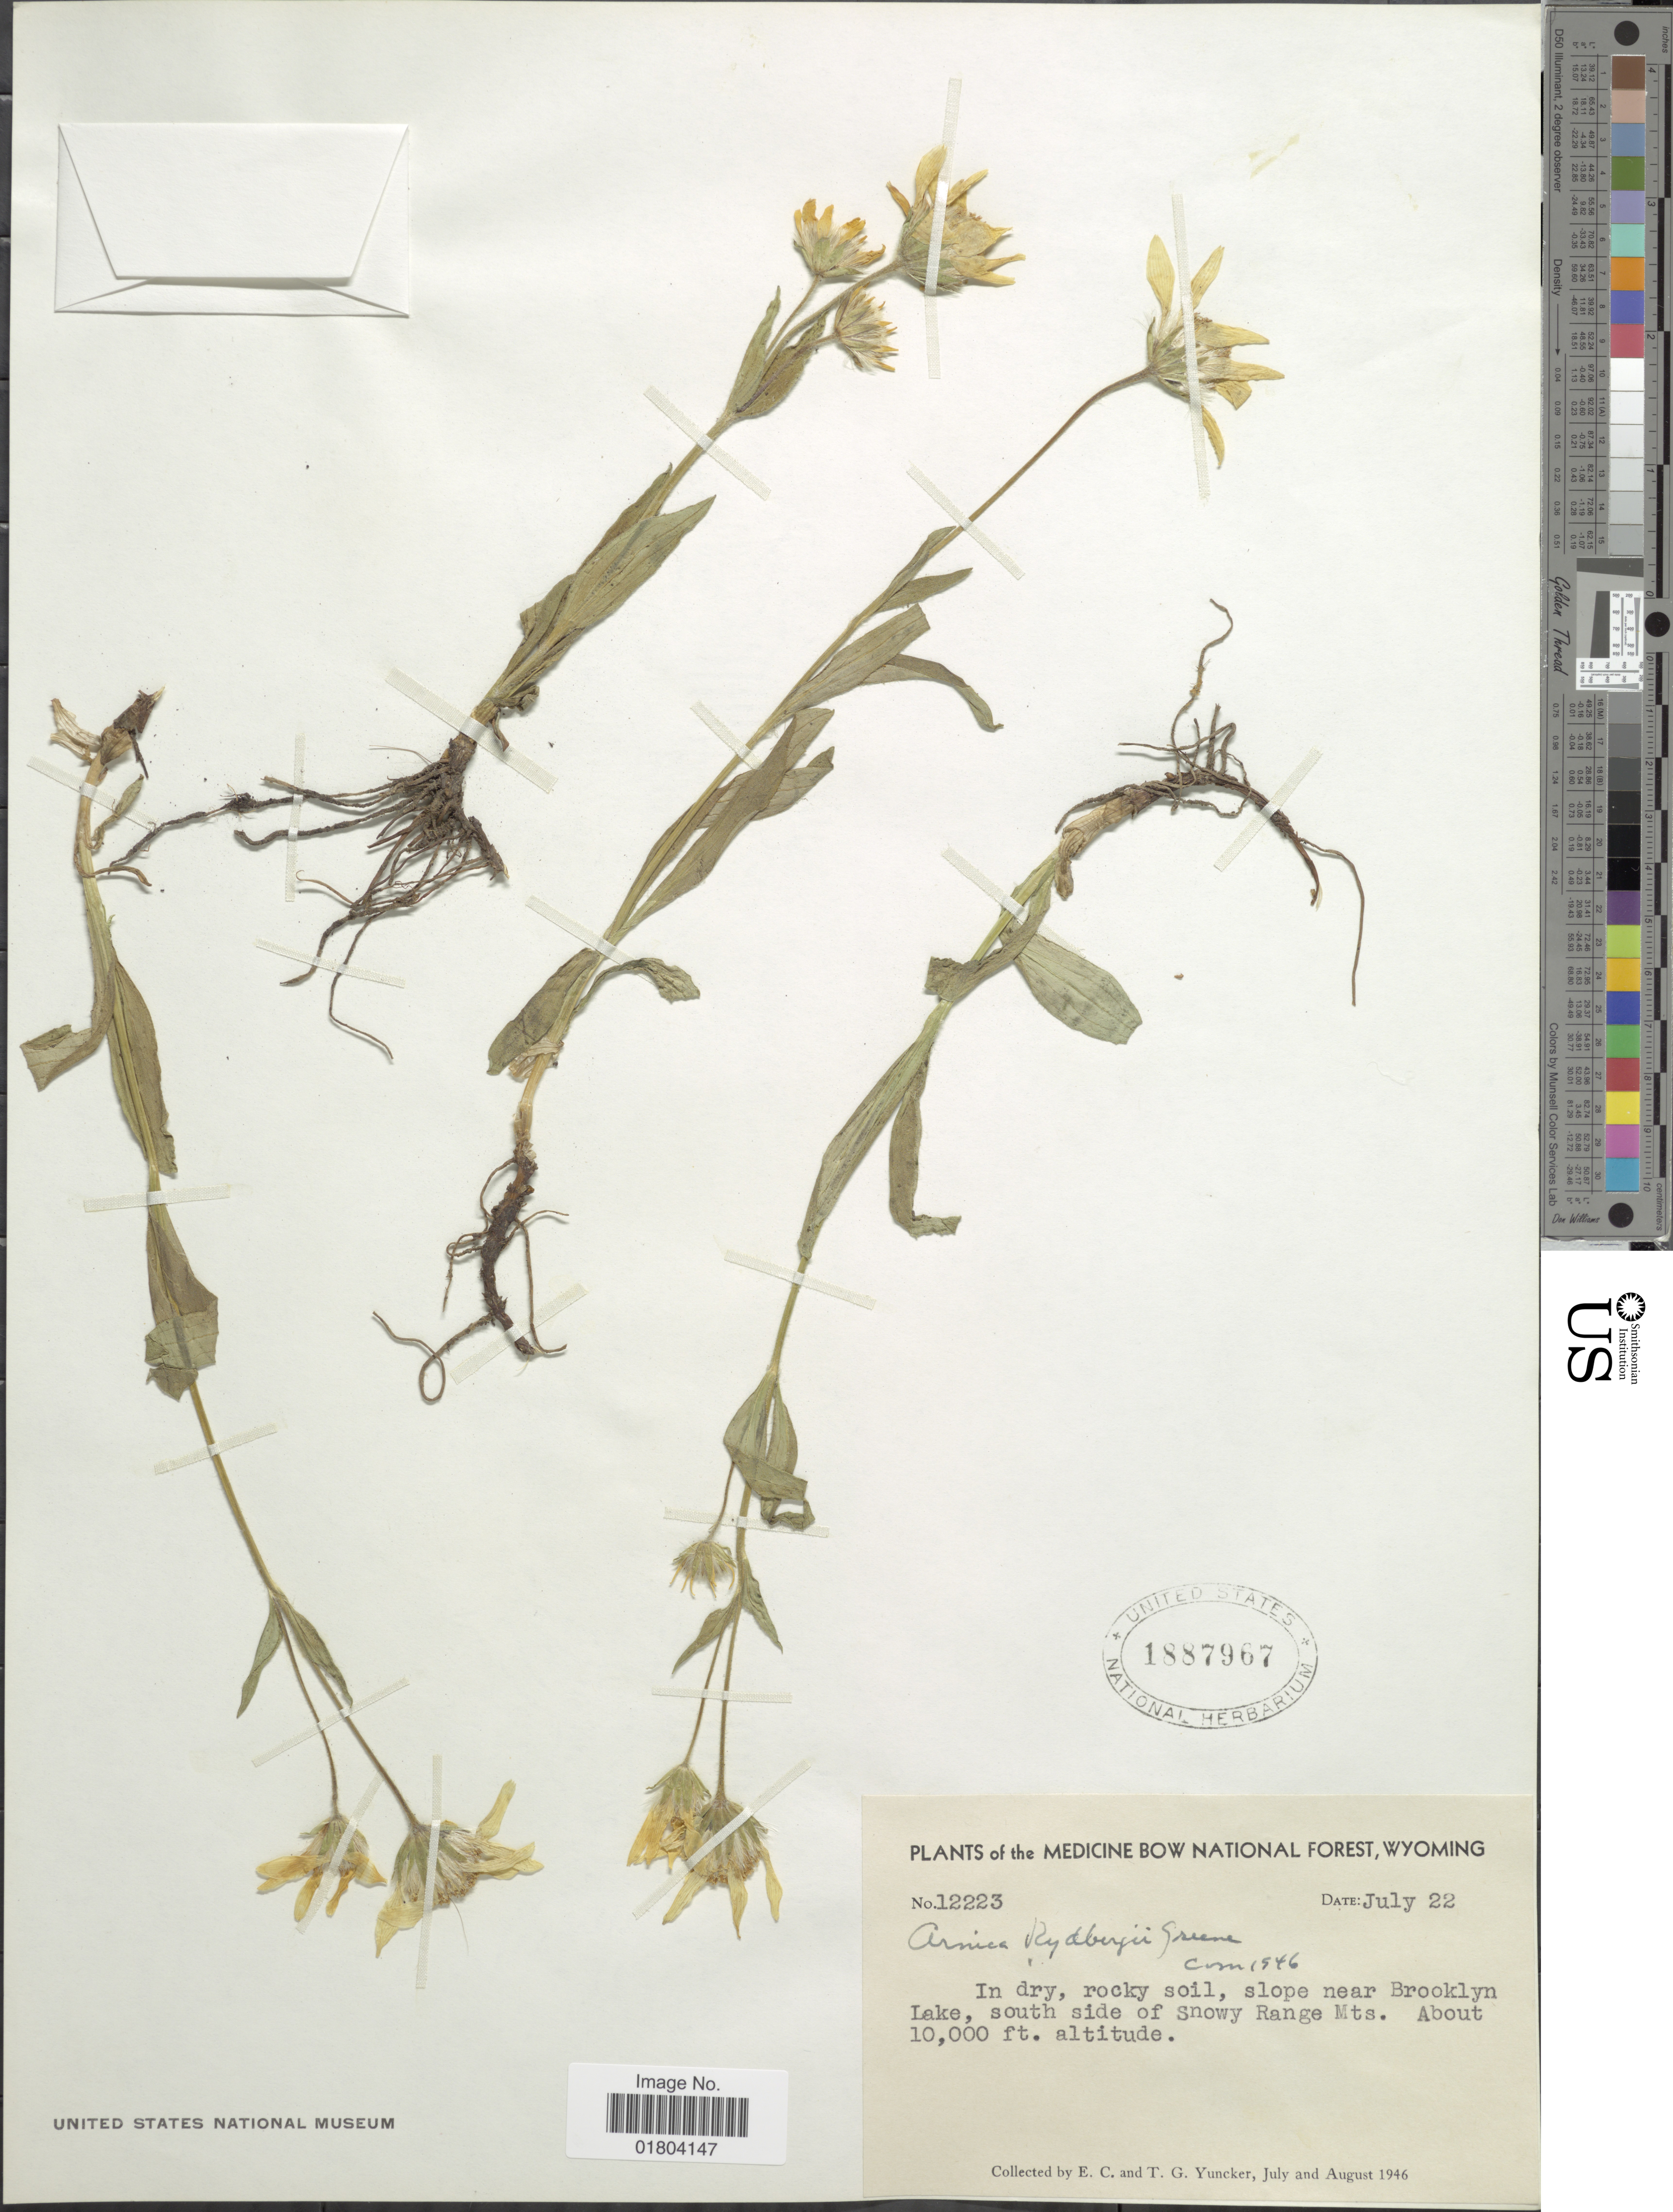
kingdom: Plantae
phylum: Tracheophyta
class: Magnoliopsida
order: Asterales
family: Asteraceae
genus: Arnica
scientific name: Arnica rydbergii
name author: Greene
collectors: E. C. Yuncker & T. G. Yuncker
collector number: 12223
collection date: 1946-07-22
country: United States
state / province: Wyoming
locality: The Medicine Bow National Forest, In dry, rocky soil, slope near Brooklyn Lake, south side of snowy Range Mts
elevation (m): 3048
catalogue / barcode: US 1887967